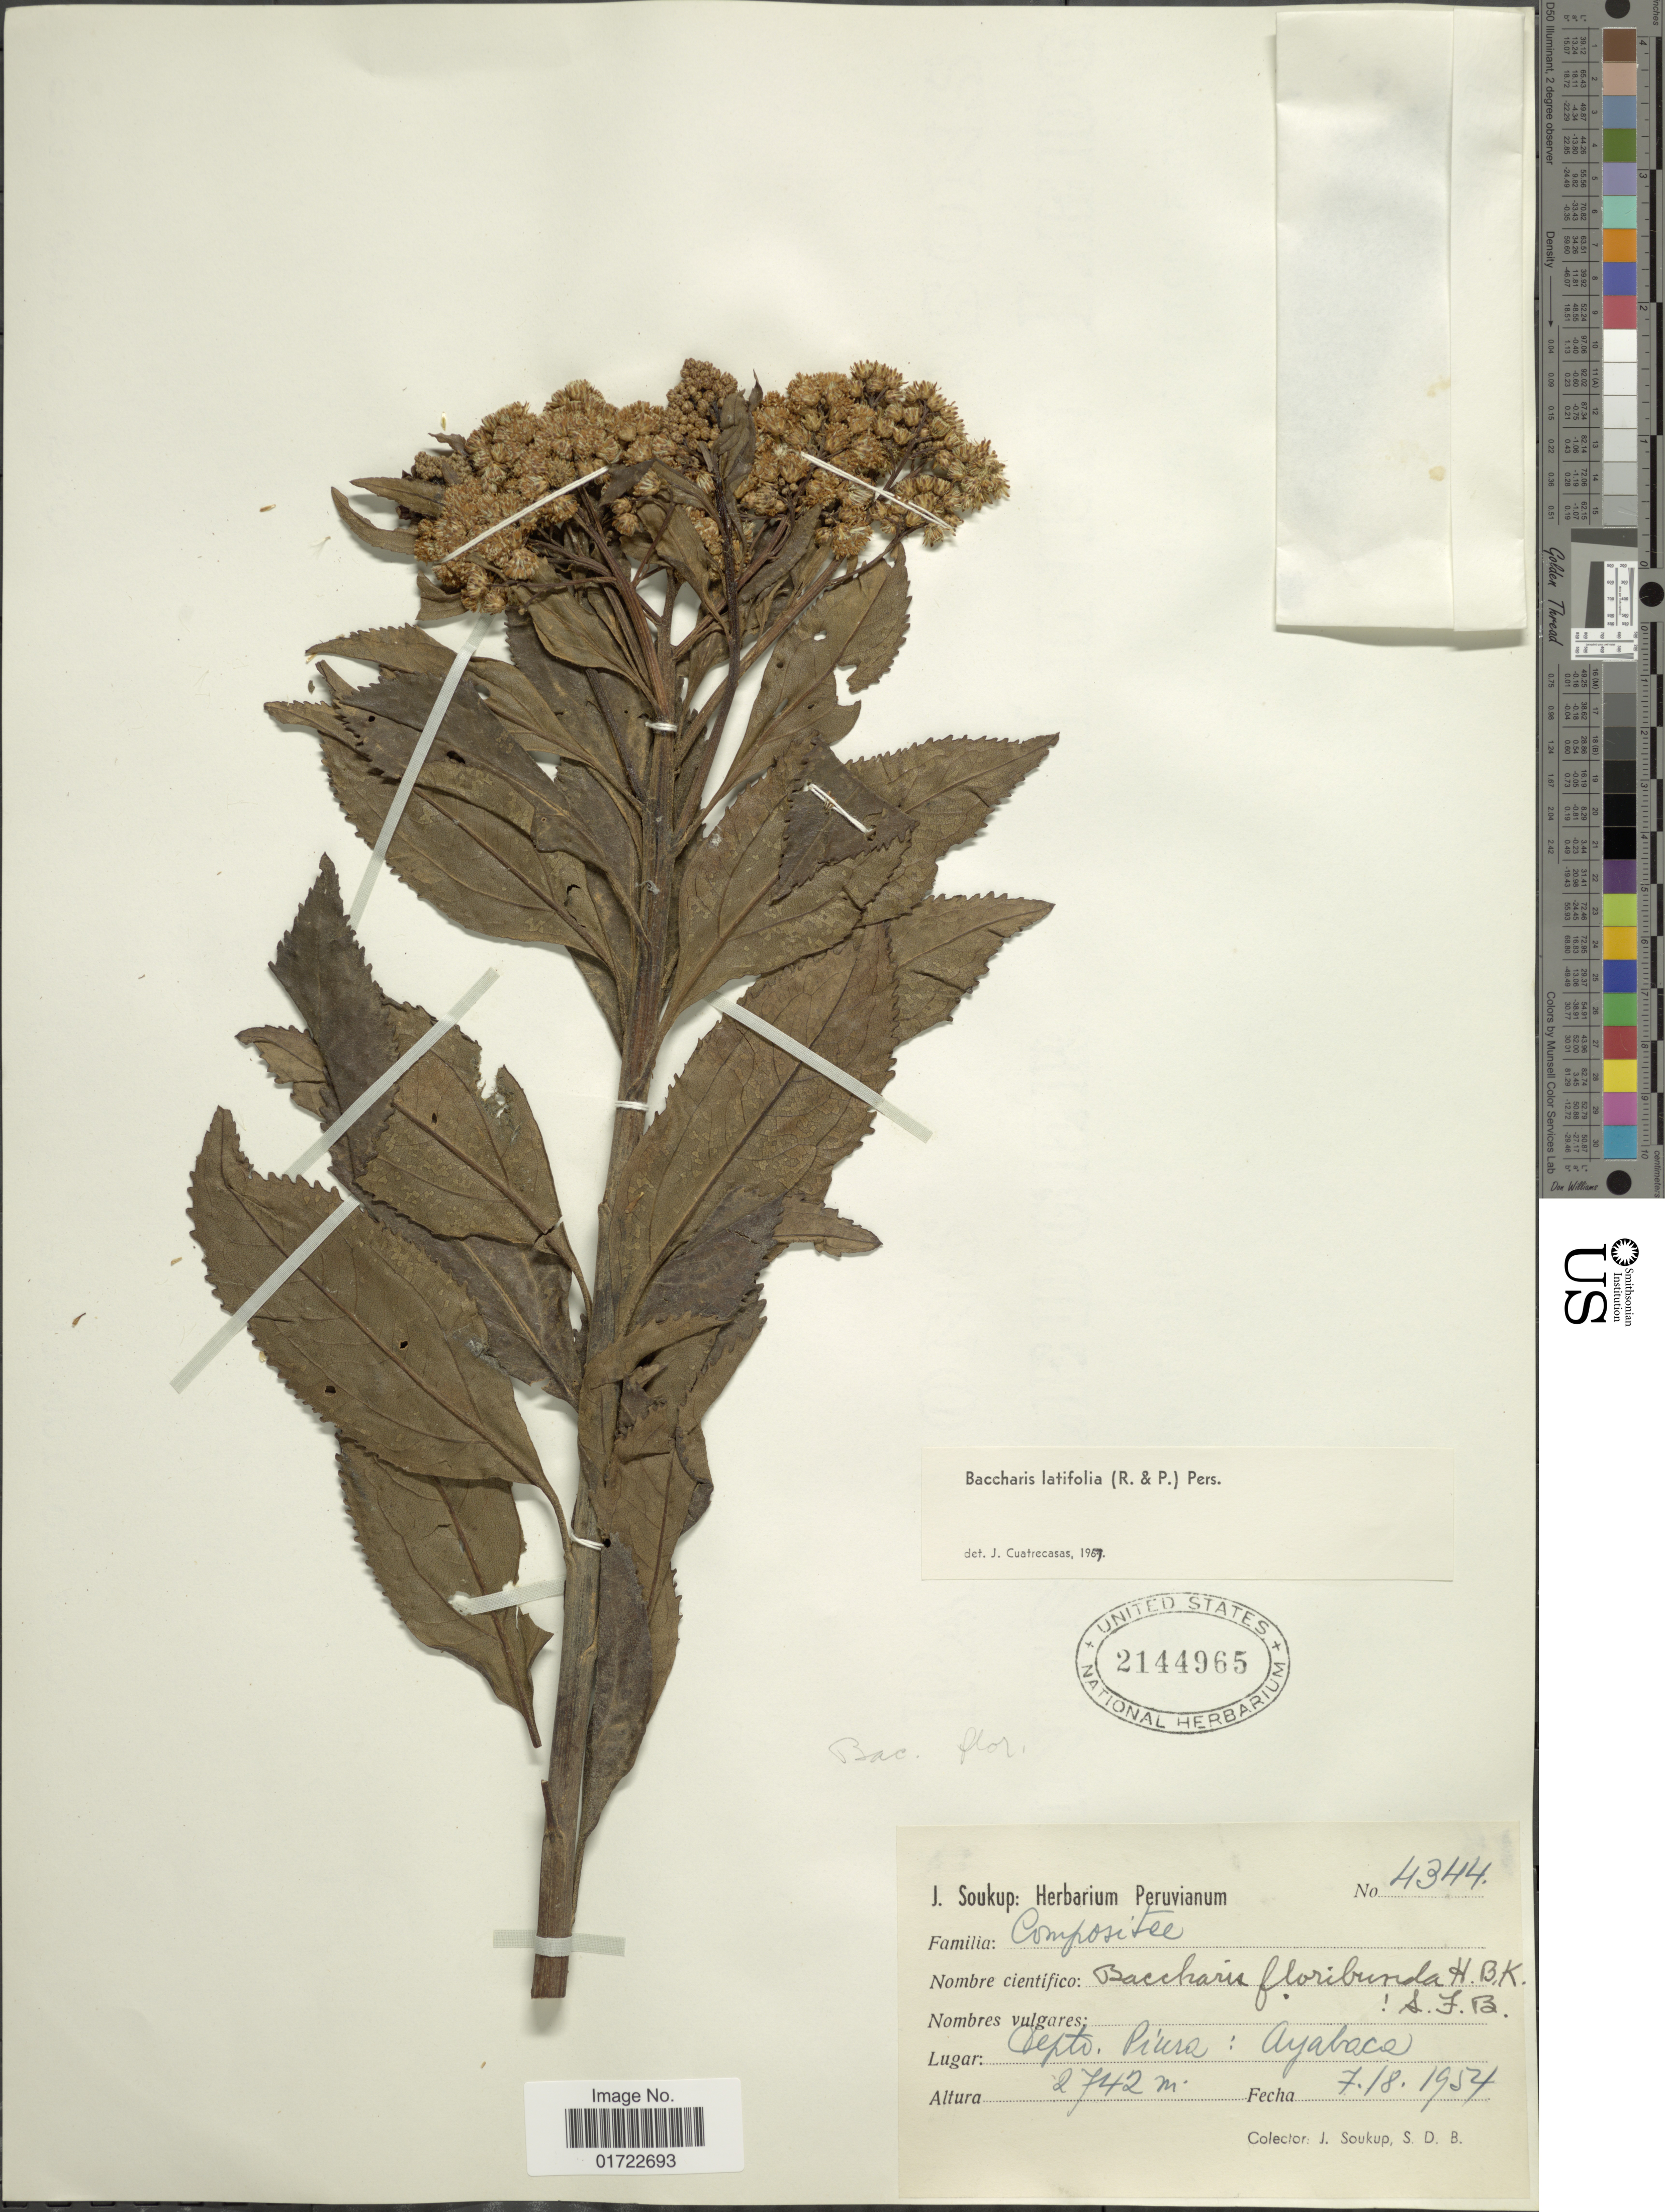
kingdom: Plantae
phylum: Tracheophyta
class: Magnoliopsida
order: Asterales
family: Asteraceae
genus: Baccharis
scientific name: Baccharis latifolia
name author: (Ruiz & Pav.) Pers.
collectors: J. Soukup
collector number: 4344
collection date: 1954-08-07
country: Peru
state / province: Piura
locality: Depto. Piura: Ayabacie.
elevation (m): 2742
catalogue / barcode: US 2144965